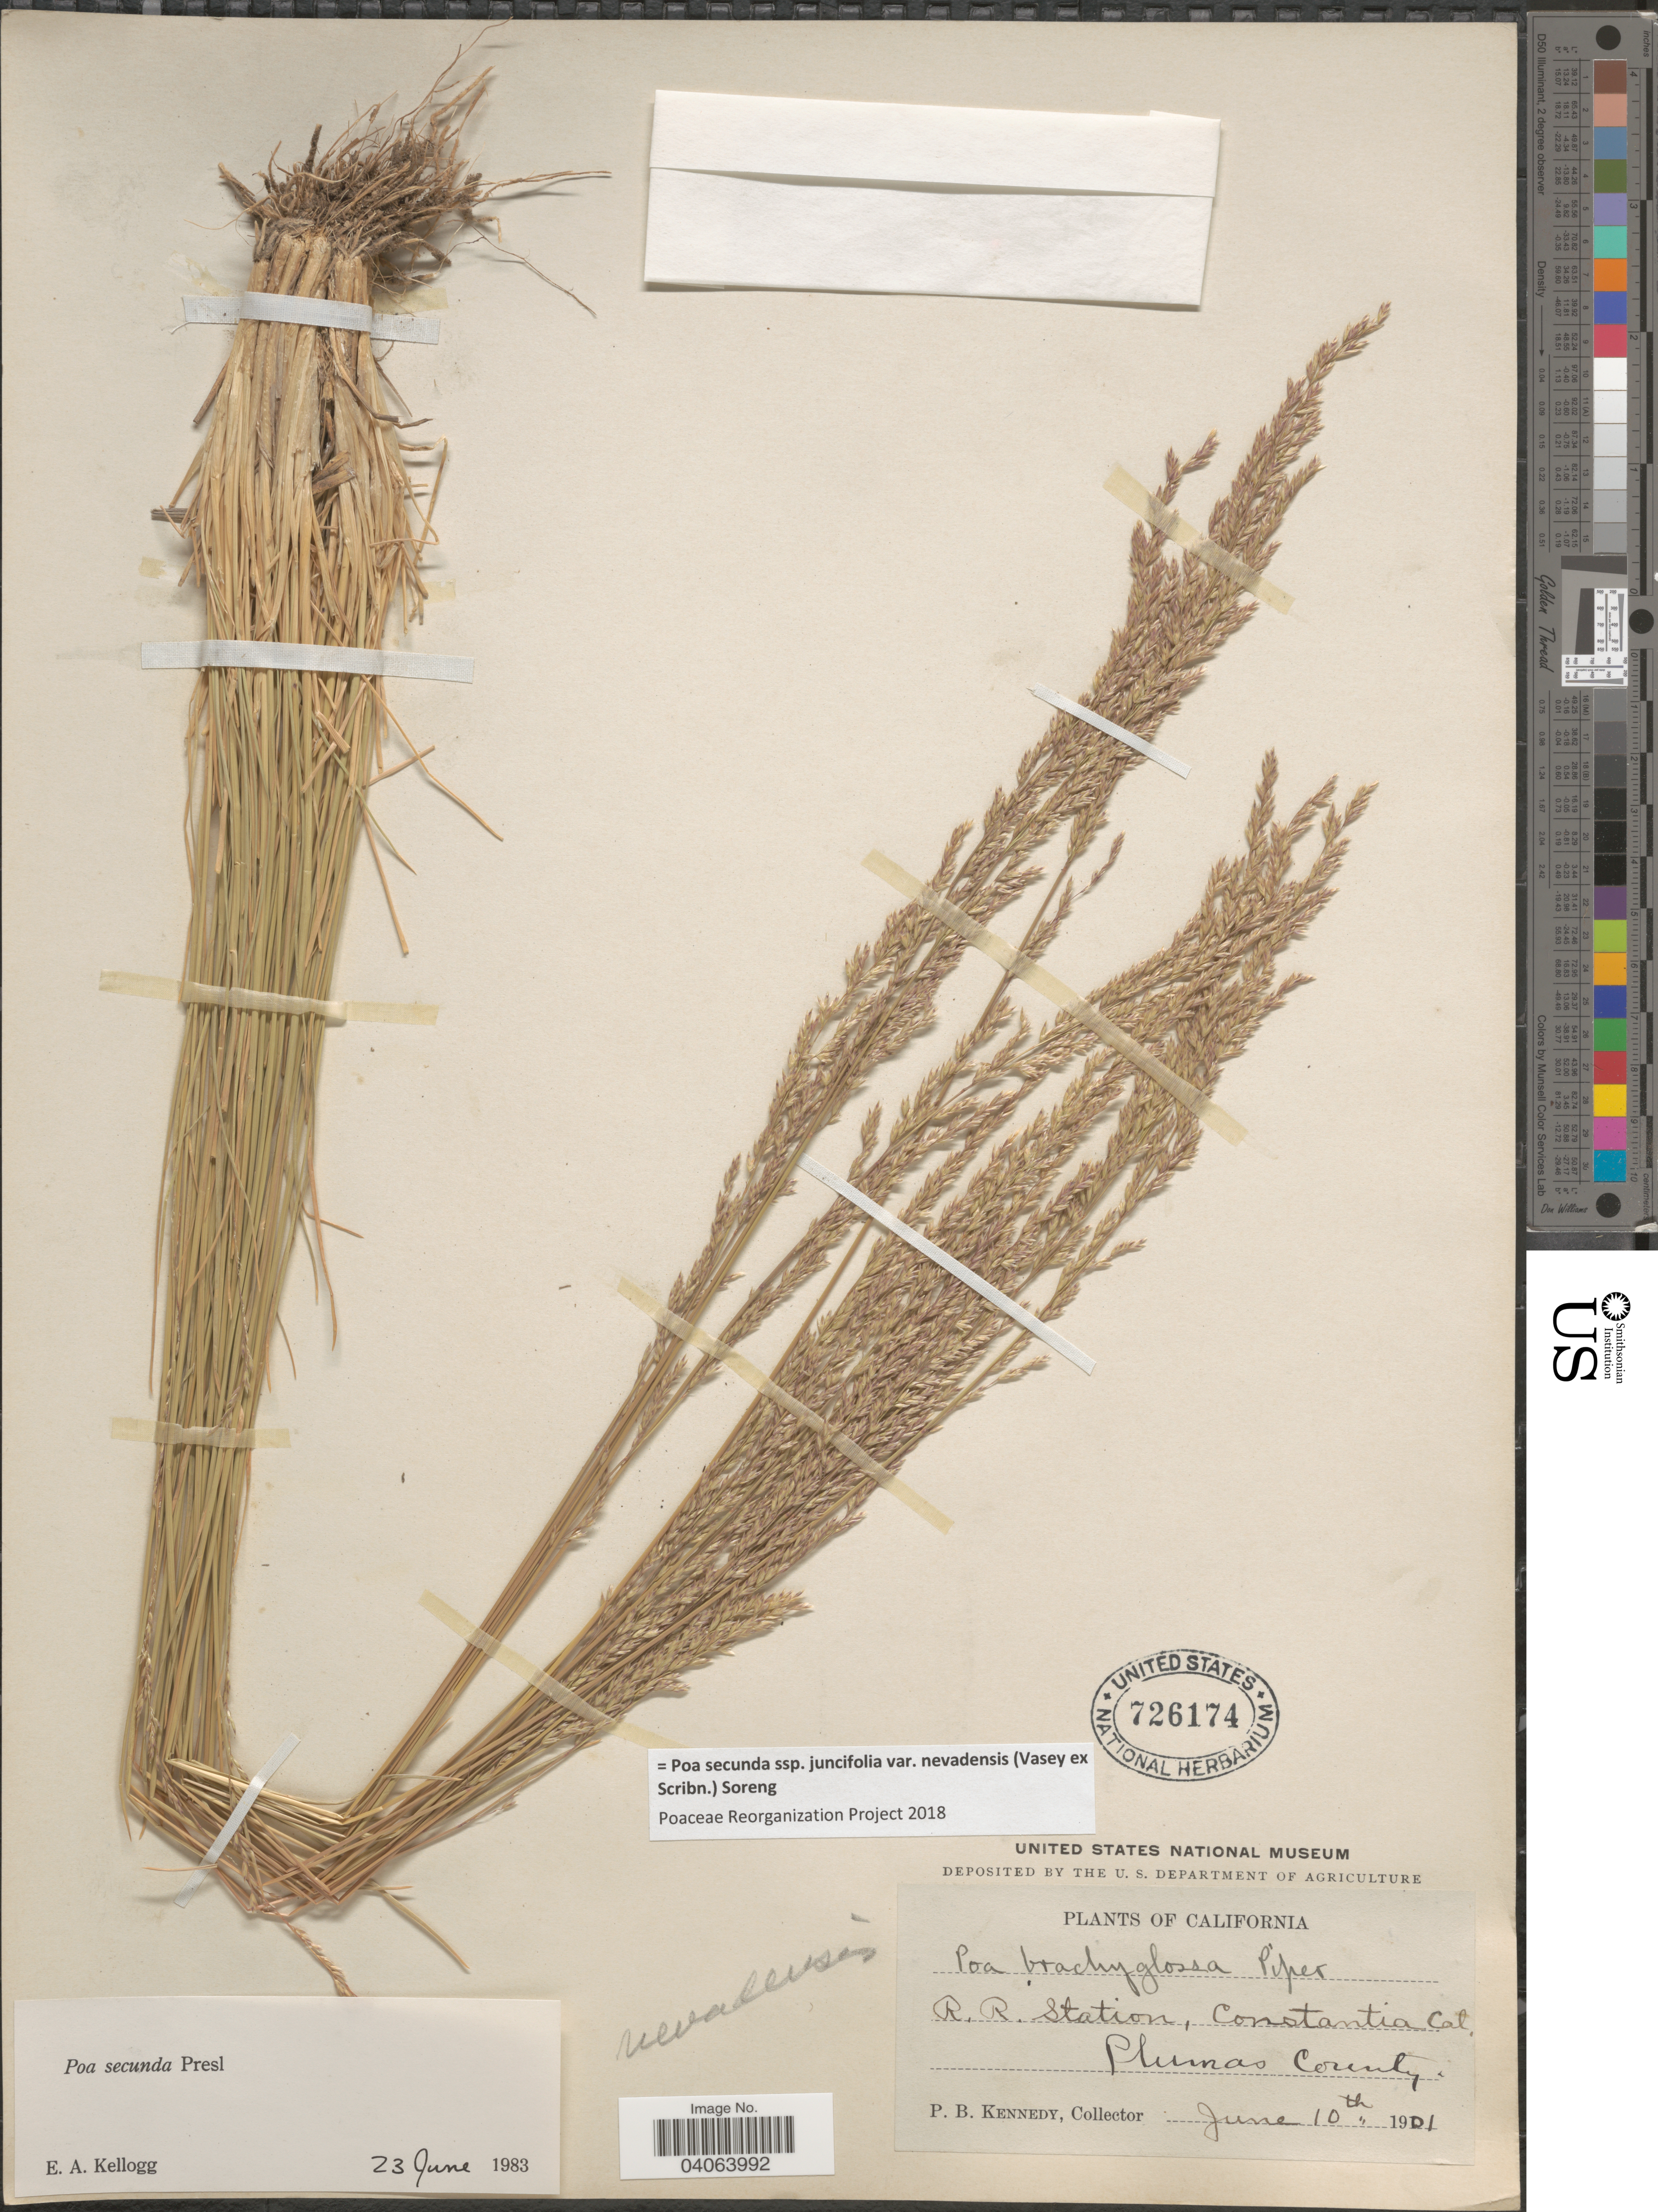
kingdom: Plantae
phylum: Tracheophyta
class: Liliopsida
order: Poales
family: Poaceae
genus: Poa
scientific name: Poa secunda subsp. juncifolia var. nevadensis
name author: (Vasey ex Scribn.) Soreng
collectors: P. B. Kennedy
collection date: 1901-06-10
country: United States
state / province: California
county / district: Plumas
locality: R.R. Station, Constantia. Plumas County.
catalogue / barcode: US 726174